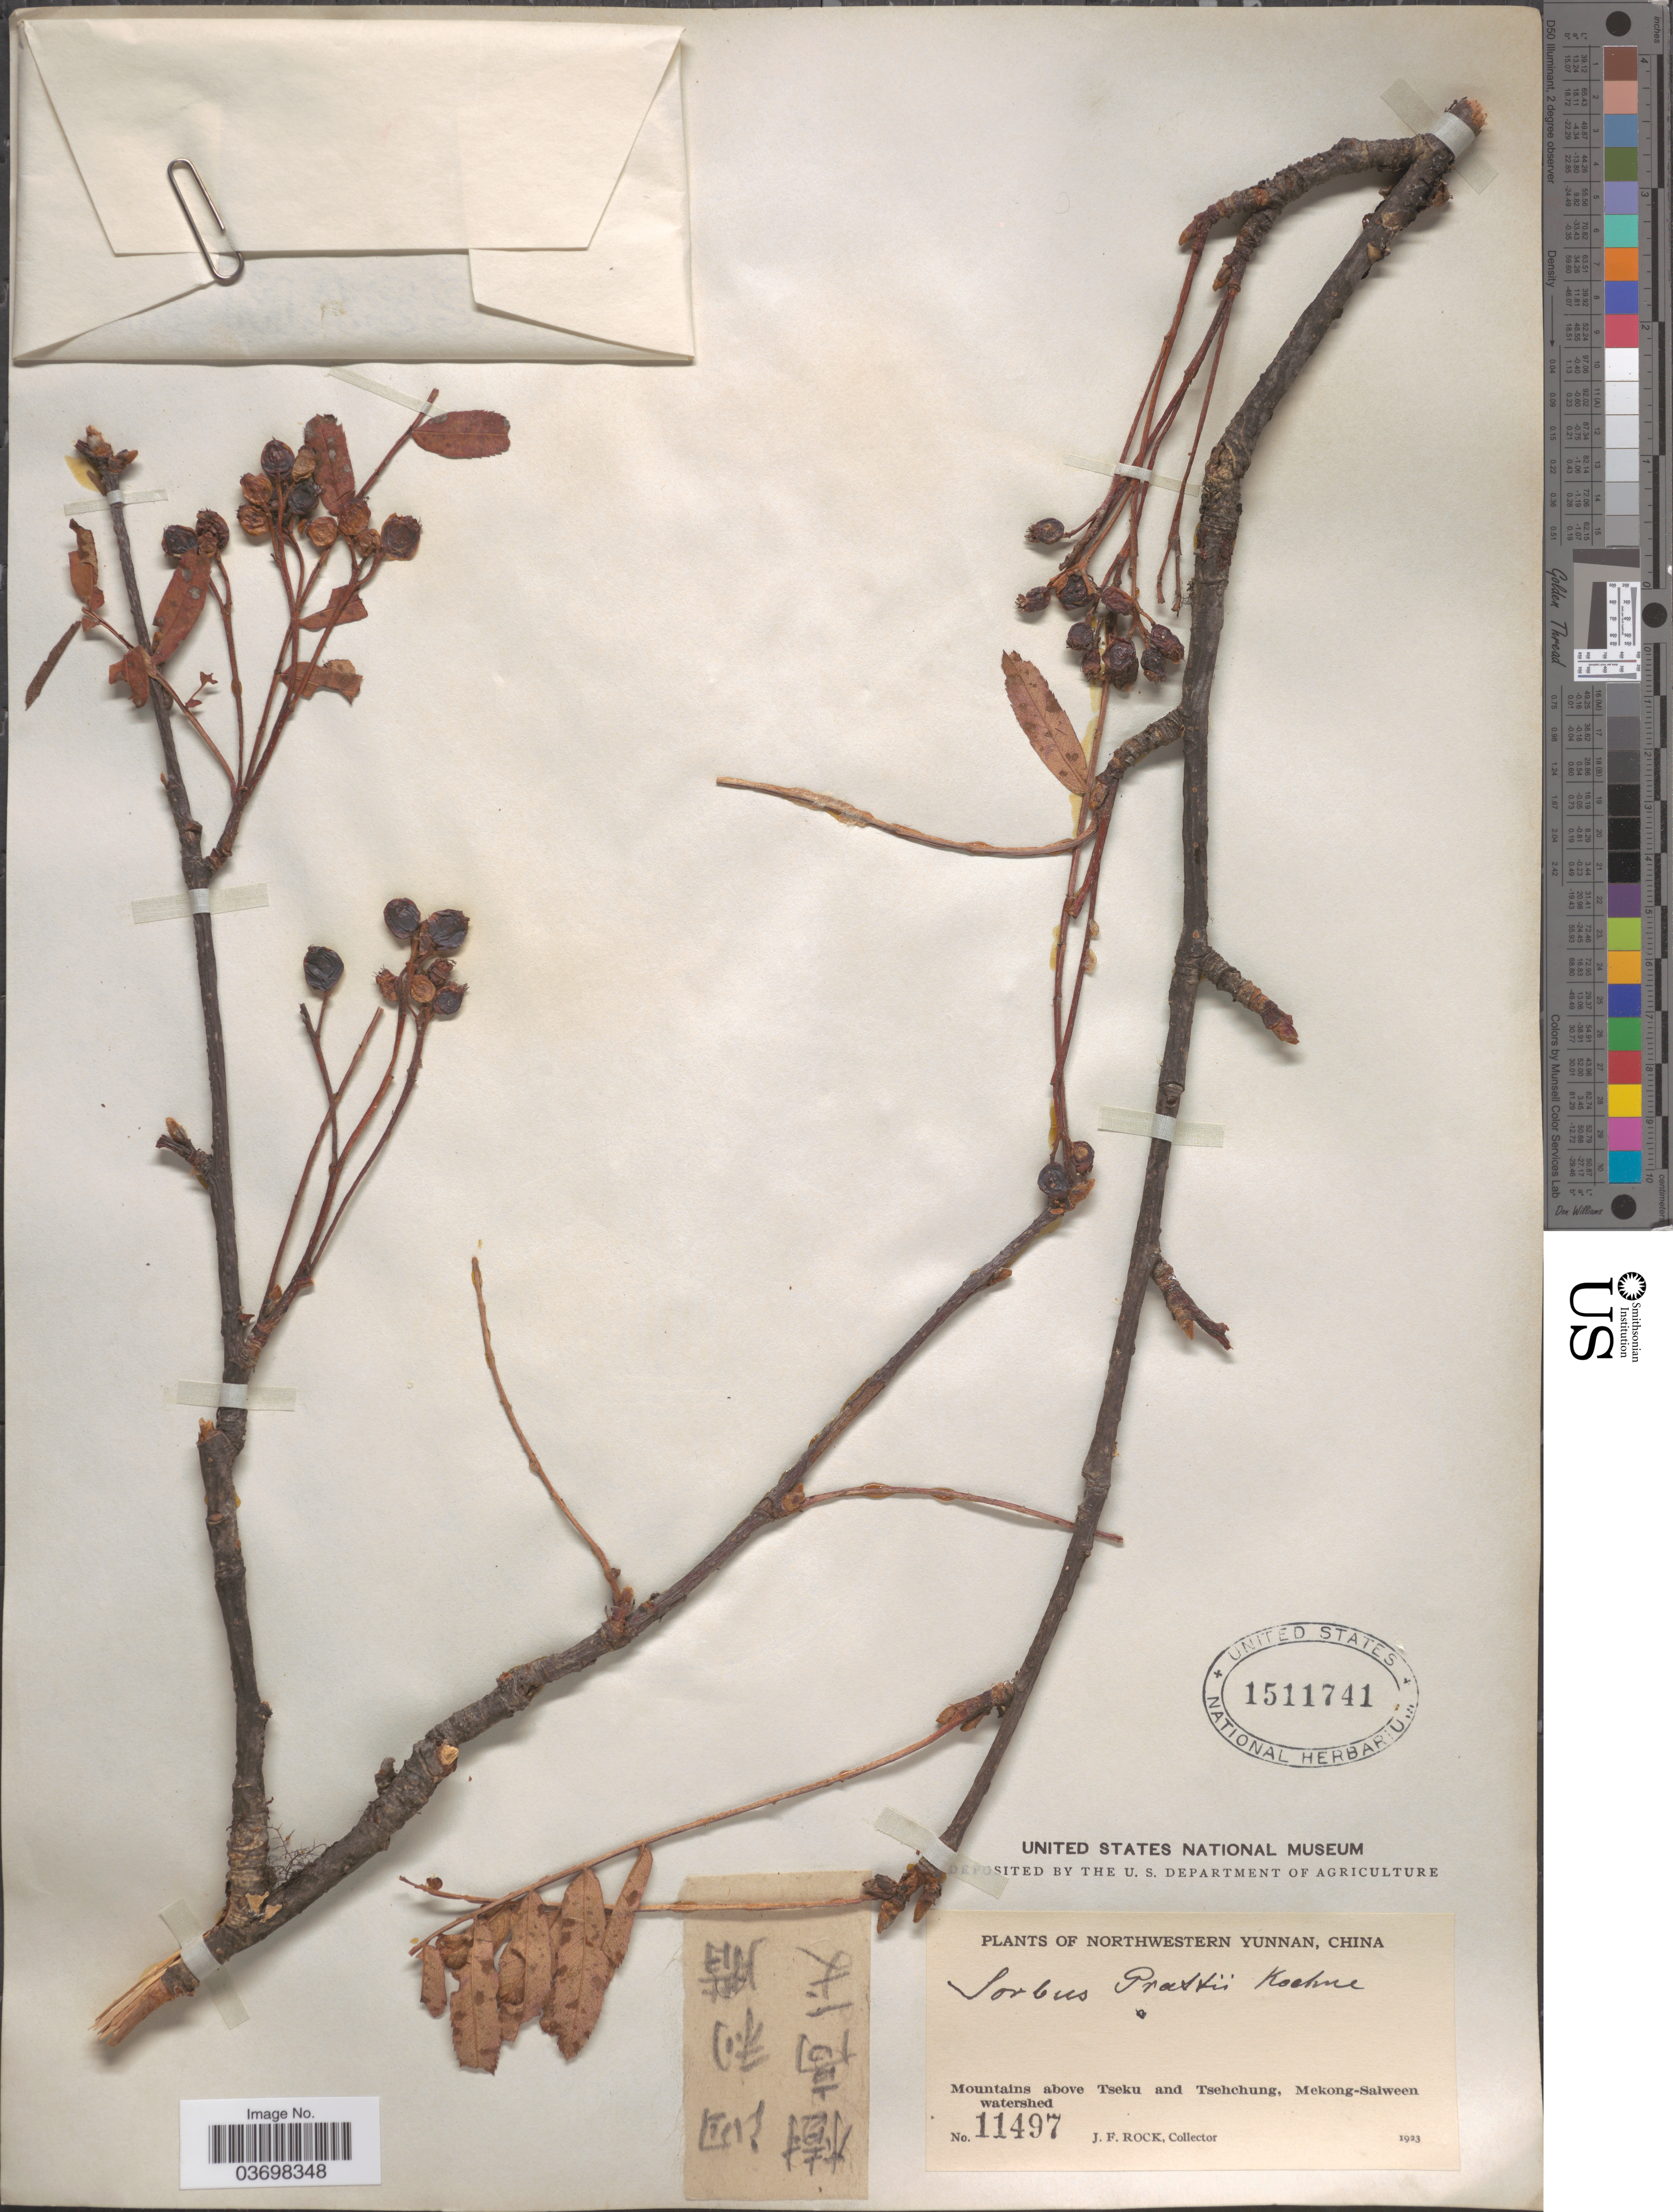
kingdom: Plantae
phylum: Tracheophyta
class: Magnoliopsida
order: Rosales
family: Rosaceae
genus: Sorbus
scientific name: Sorbus prattii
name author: Koehne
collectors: J. Rock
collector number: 11497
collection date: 1923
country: China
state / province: Yunnan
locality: Northwestern Yunnan. Mountains above Tseku and Tsehchung, Mekong-Salween watershed.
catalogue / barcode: US 1511741